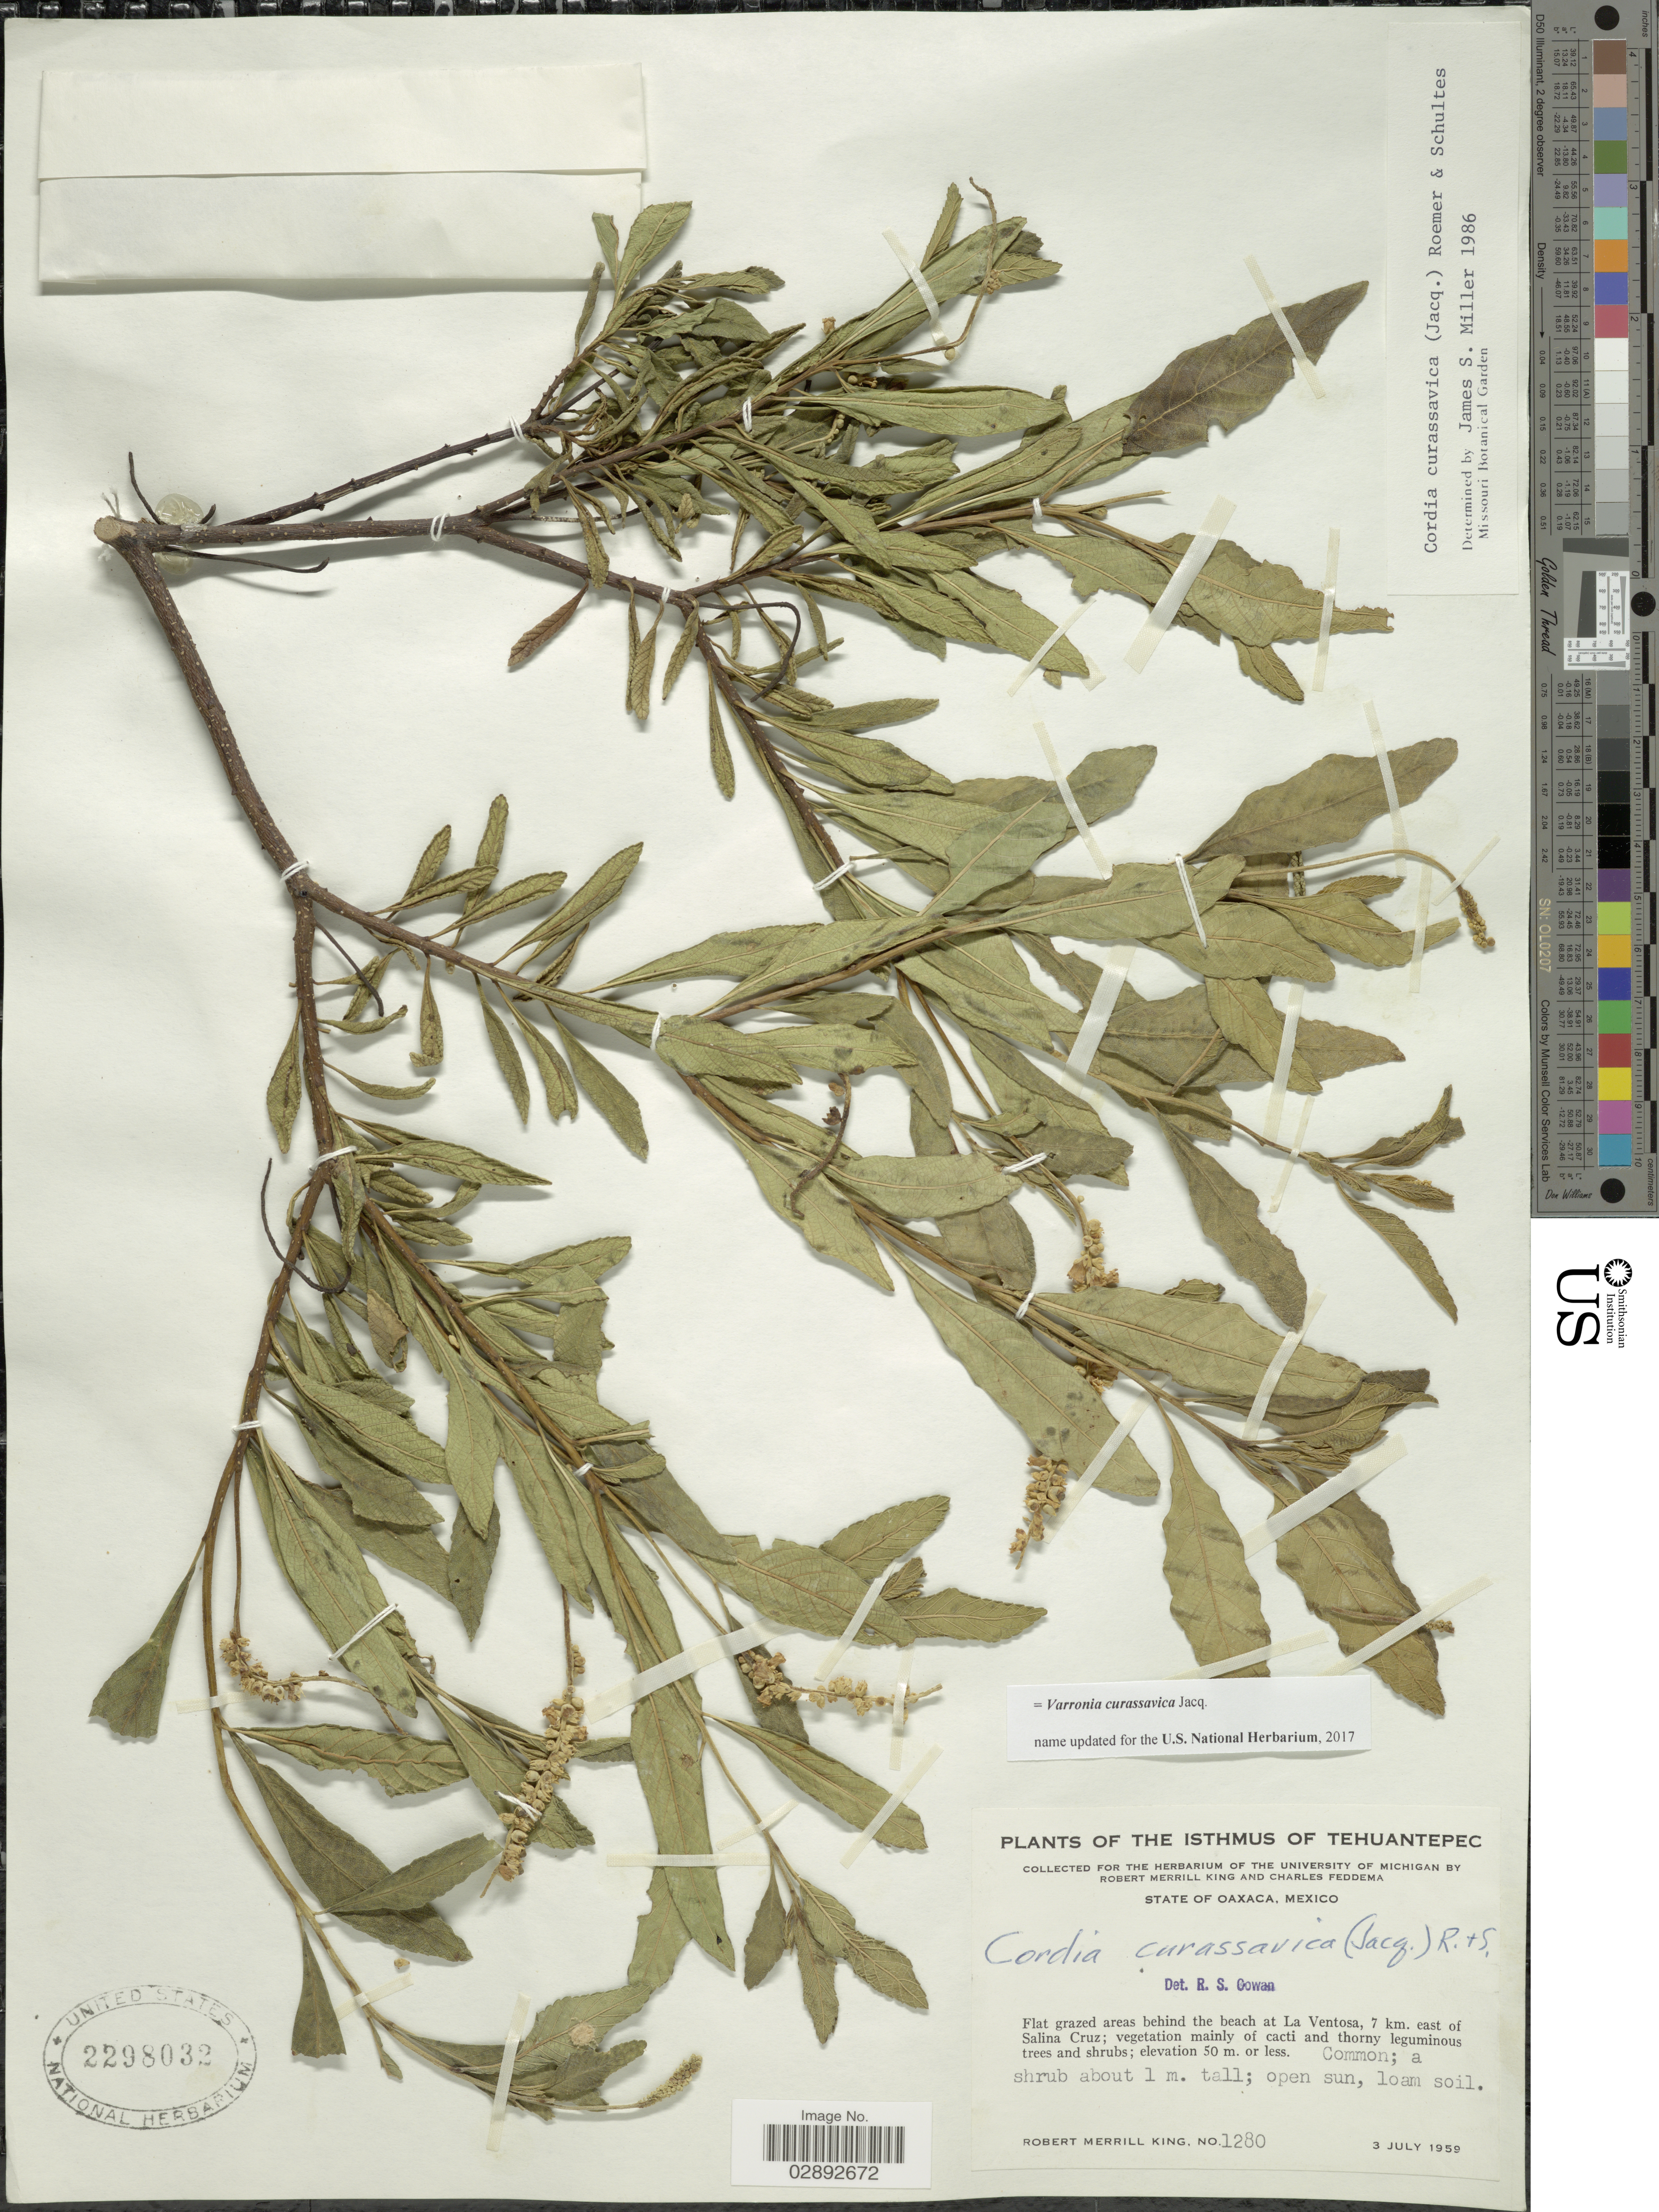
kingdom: Plantae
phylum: Tracheophyta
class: Magnoliopsida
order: Boraginales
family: Cordiaceae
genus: Varronia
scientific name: Varronia curassavica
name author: Jacq.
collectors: R. M. King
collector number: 1280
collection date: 1959-07-03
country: Mexico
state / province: Oaxaca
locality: Isthmus of Tehuantepec. Flat grazed areas behind the beach at La Ventosa, 7 km. east of Salina Cruz.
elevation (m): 50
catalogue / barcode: US 2298032